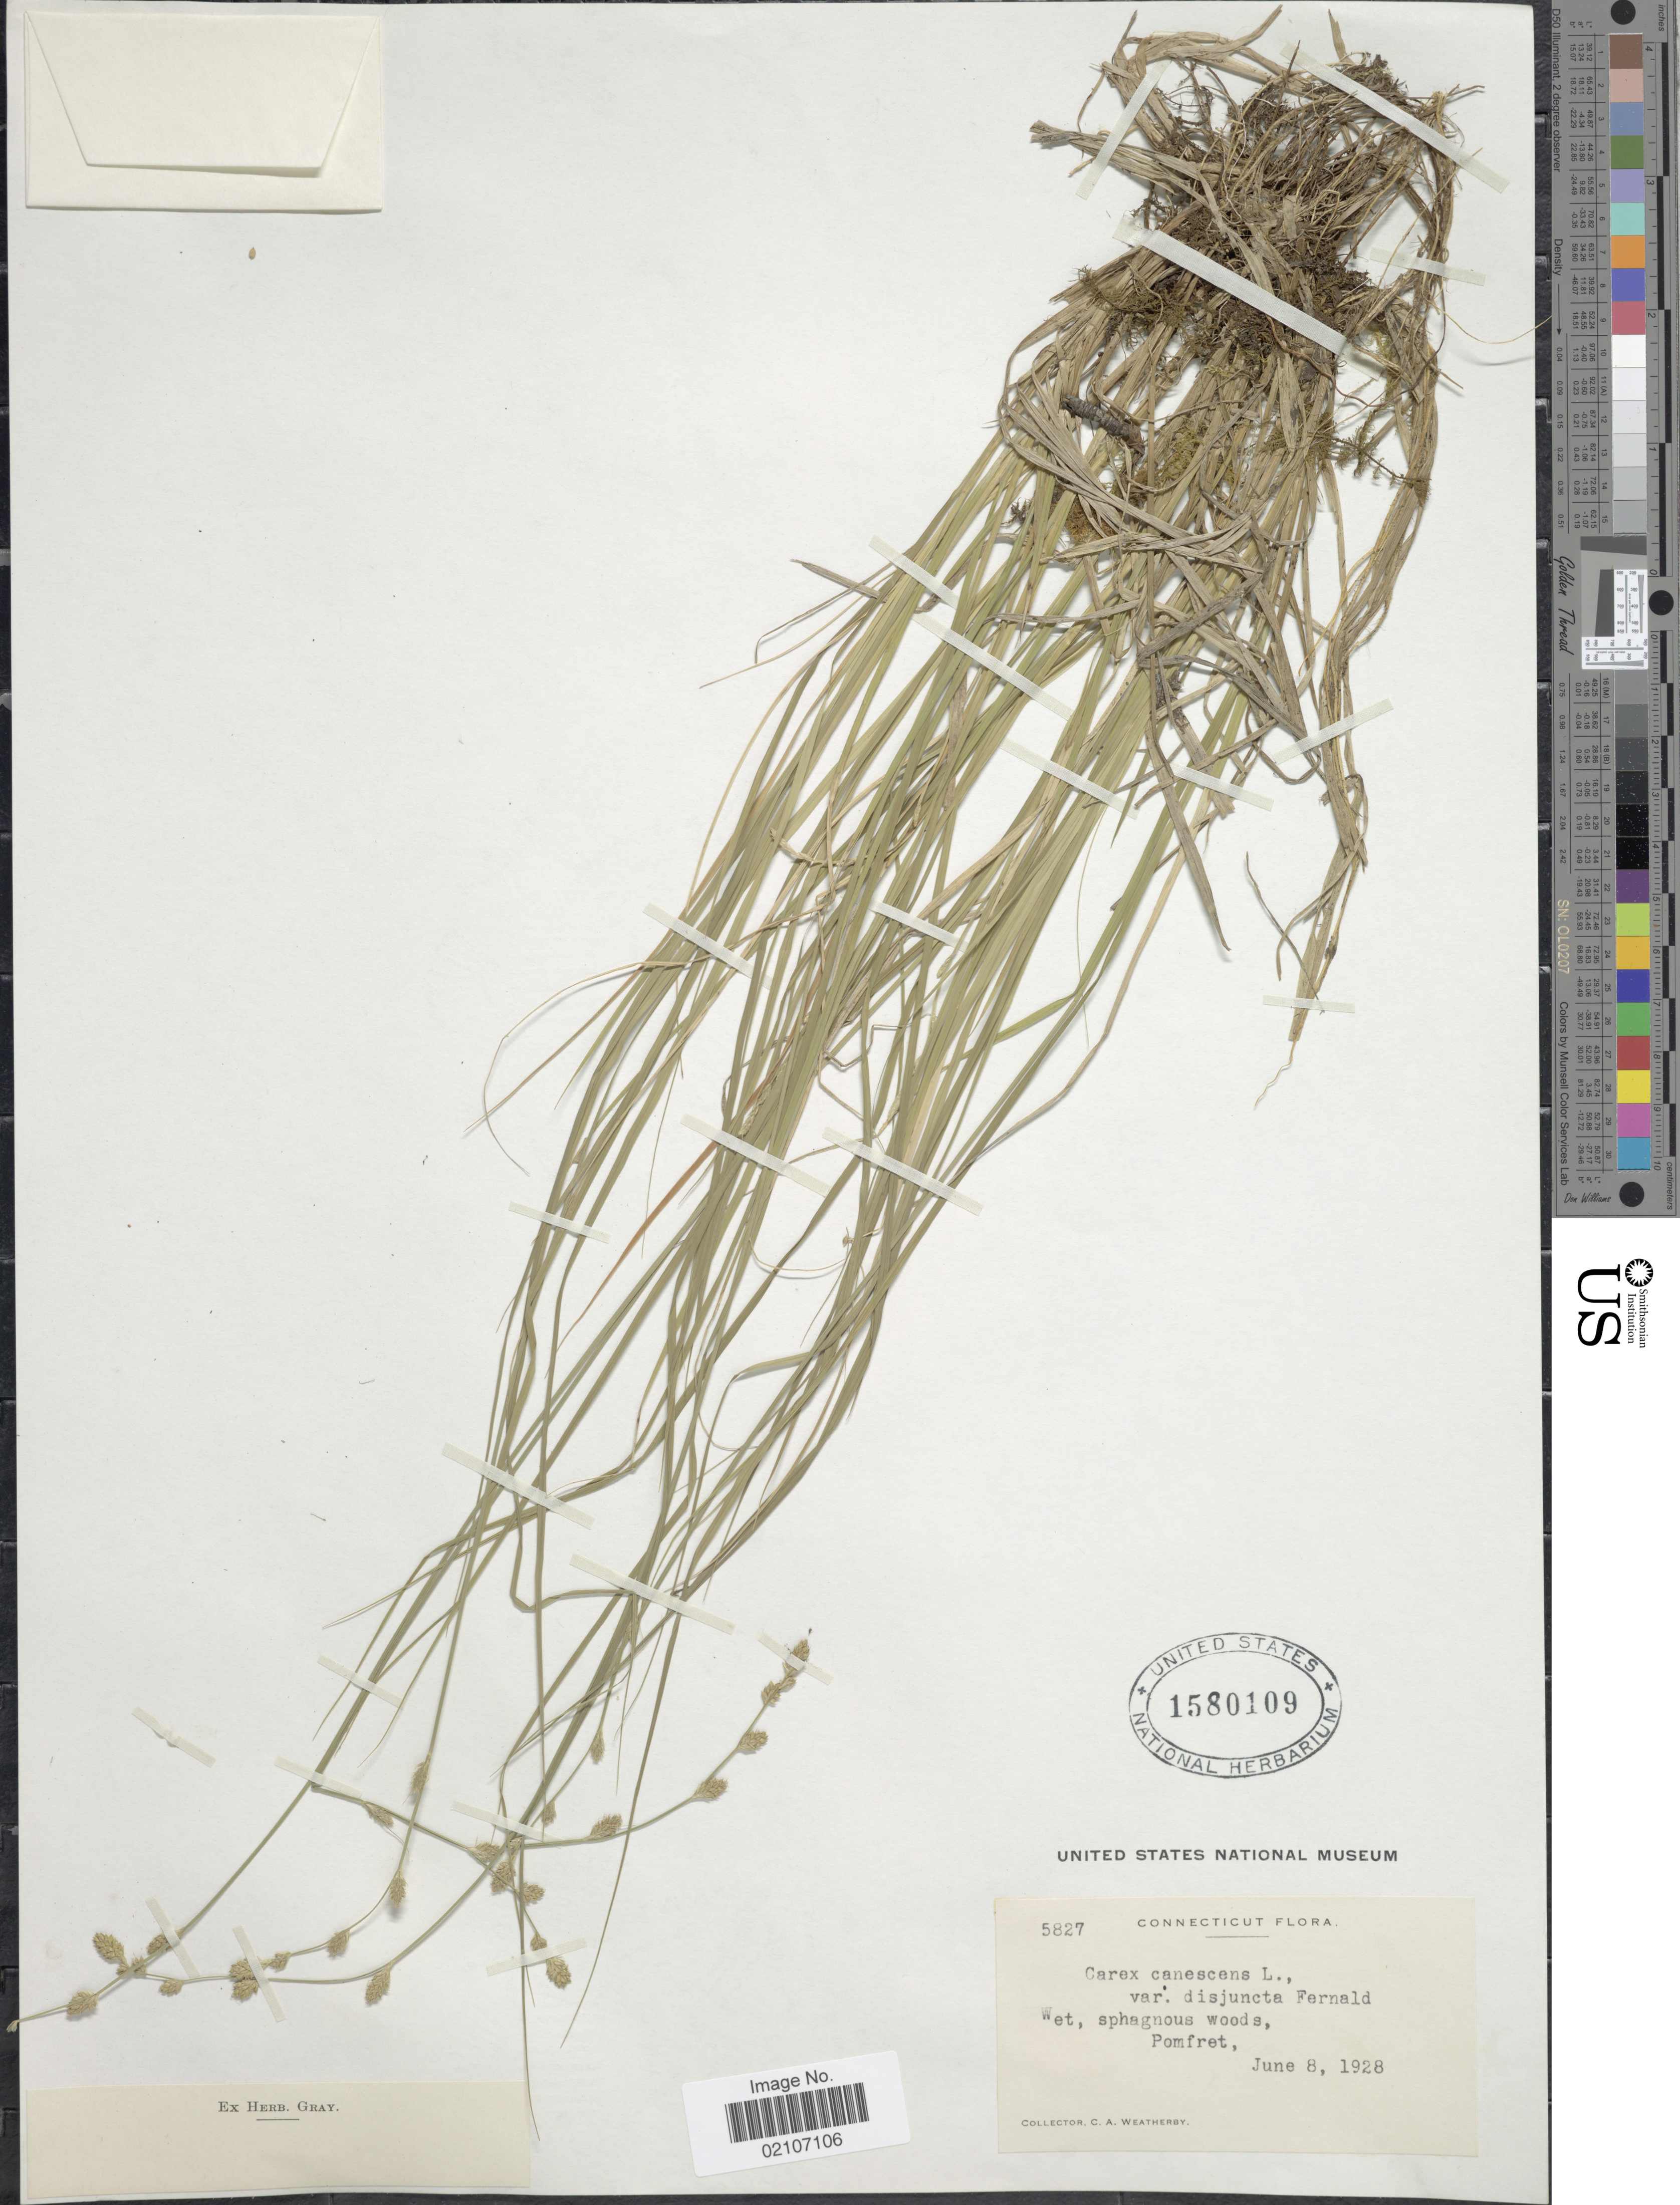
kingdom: Plantae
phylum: Tracheophyta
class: Liliopsida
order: Poales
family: Cyperaceae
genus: Carex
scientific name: Carex canescens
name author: L.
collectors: C. A. Weatherby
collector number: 5827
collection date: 1928-06-08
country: United States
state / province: Connecticut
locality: Pomfret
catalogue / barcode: US 1580109